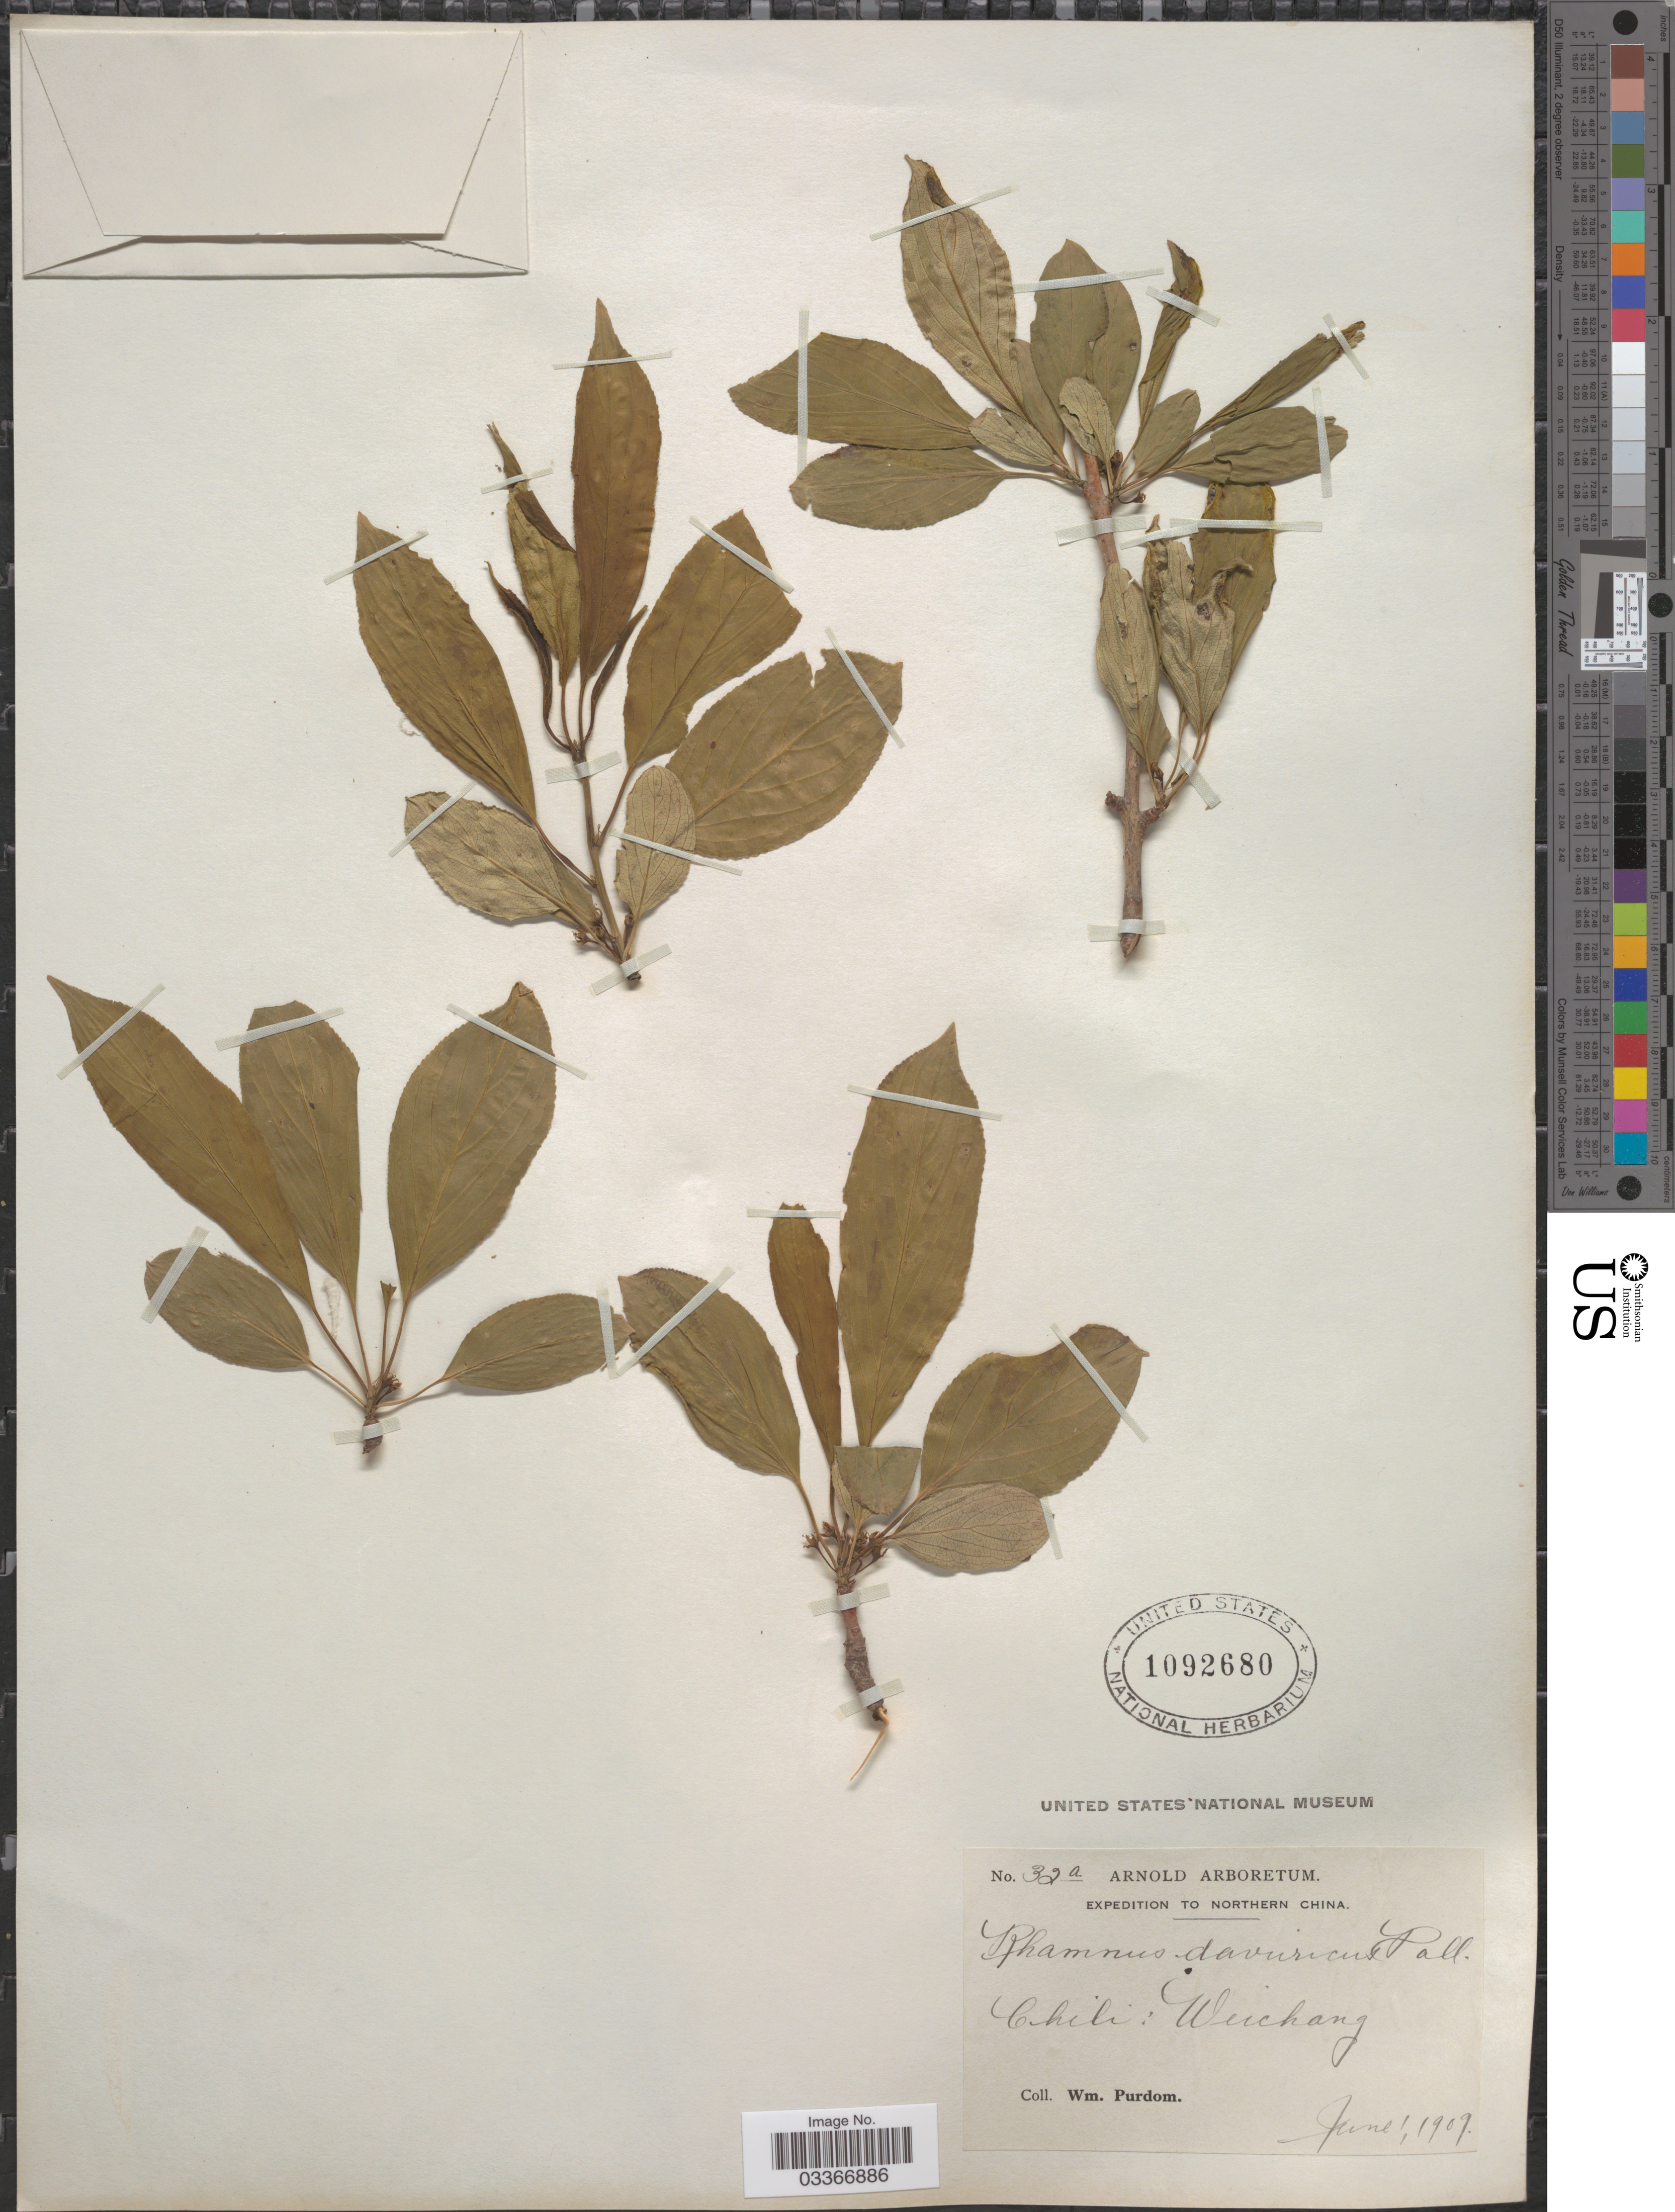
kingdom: Plantae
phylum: Tracheophyta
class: Magnoliopsida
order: Rosales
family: Rhamnaceae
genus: Rhamnus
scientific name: Rhamnus davurica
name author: Pall.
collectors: W. Purdom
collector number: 32a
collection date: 1909-06-01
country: China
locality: Northern China. Chili: Wuchang.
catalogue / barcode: US 1092680